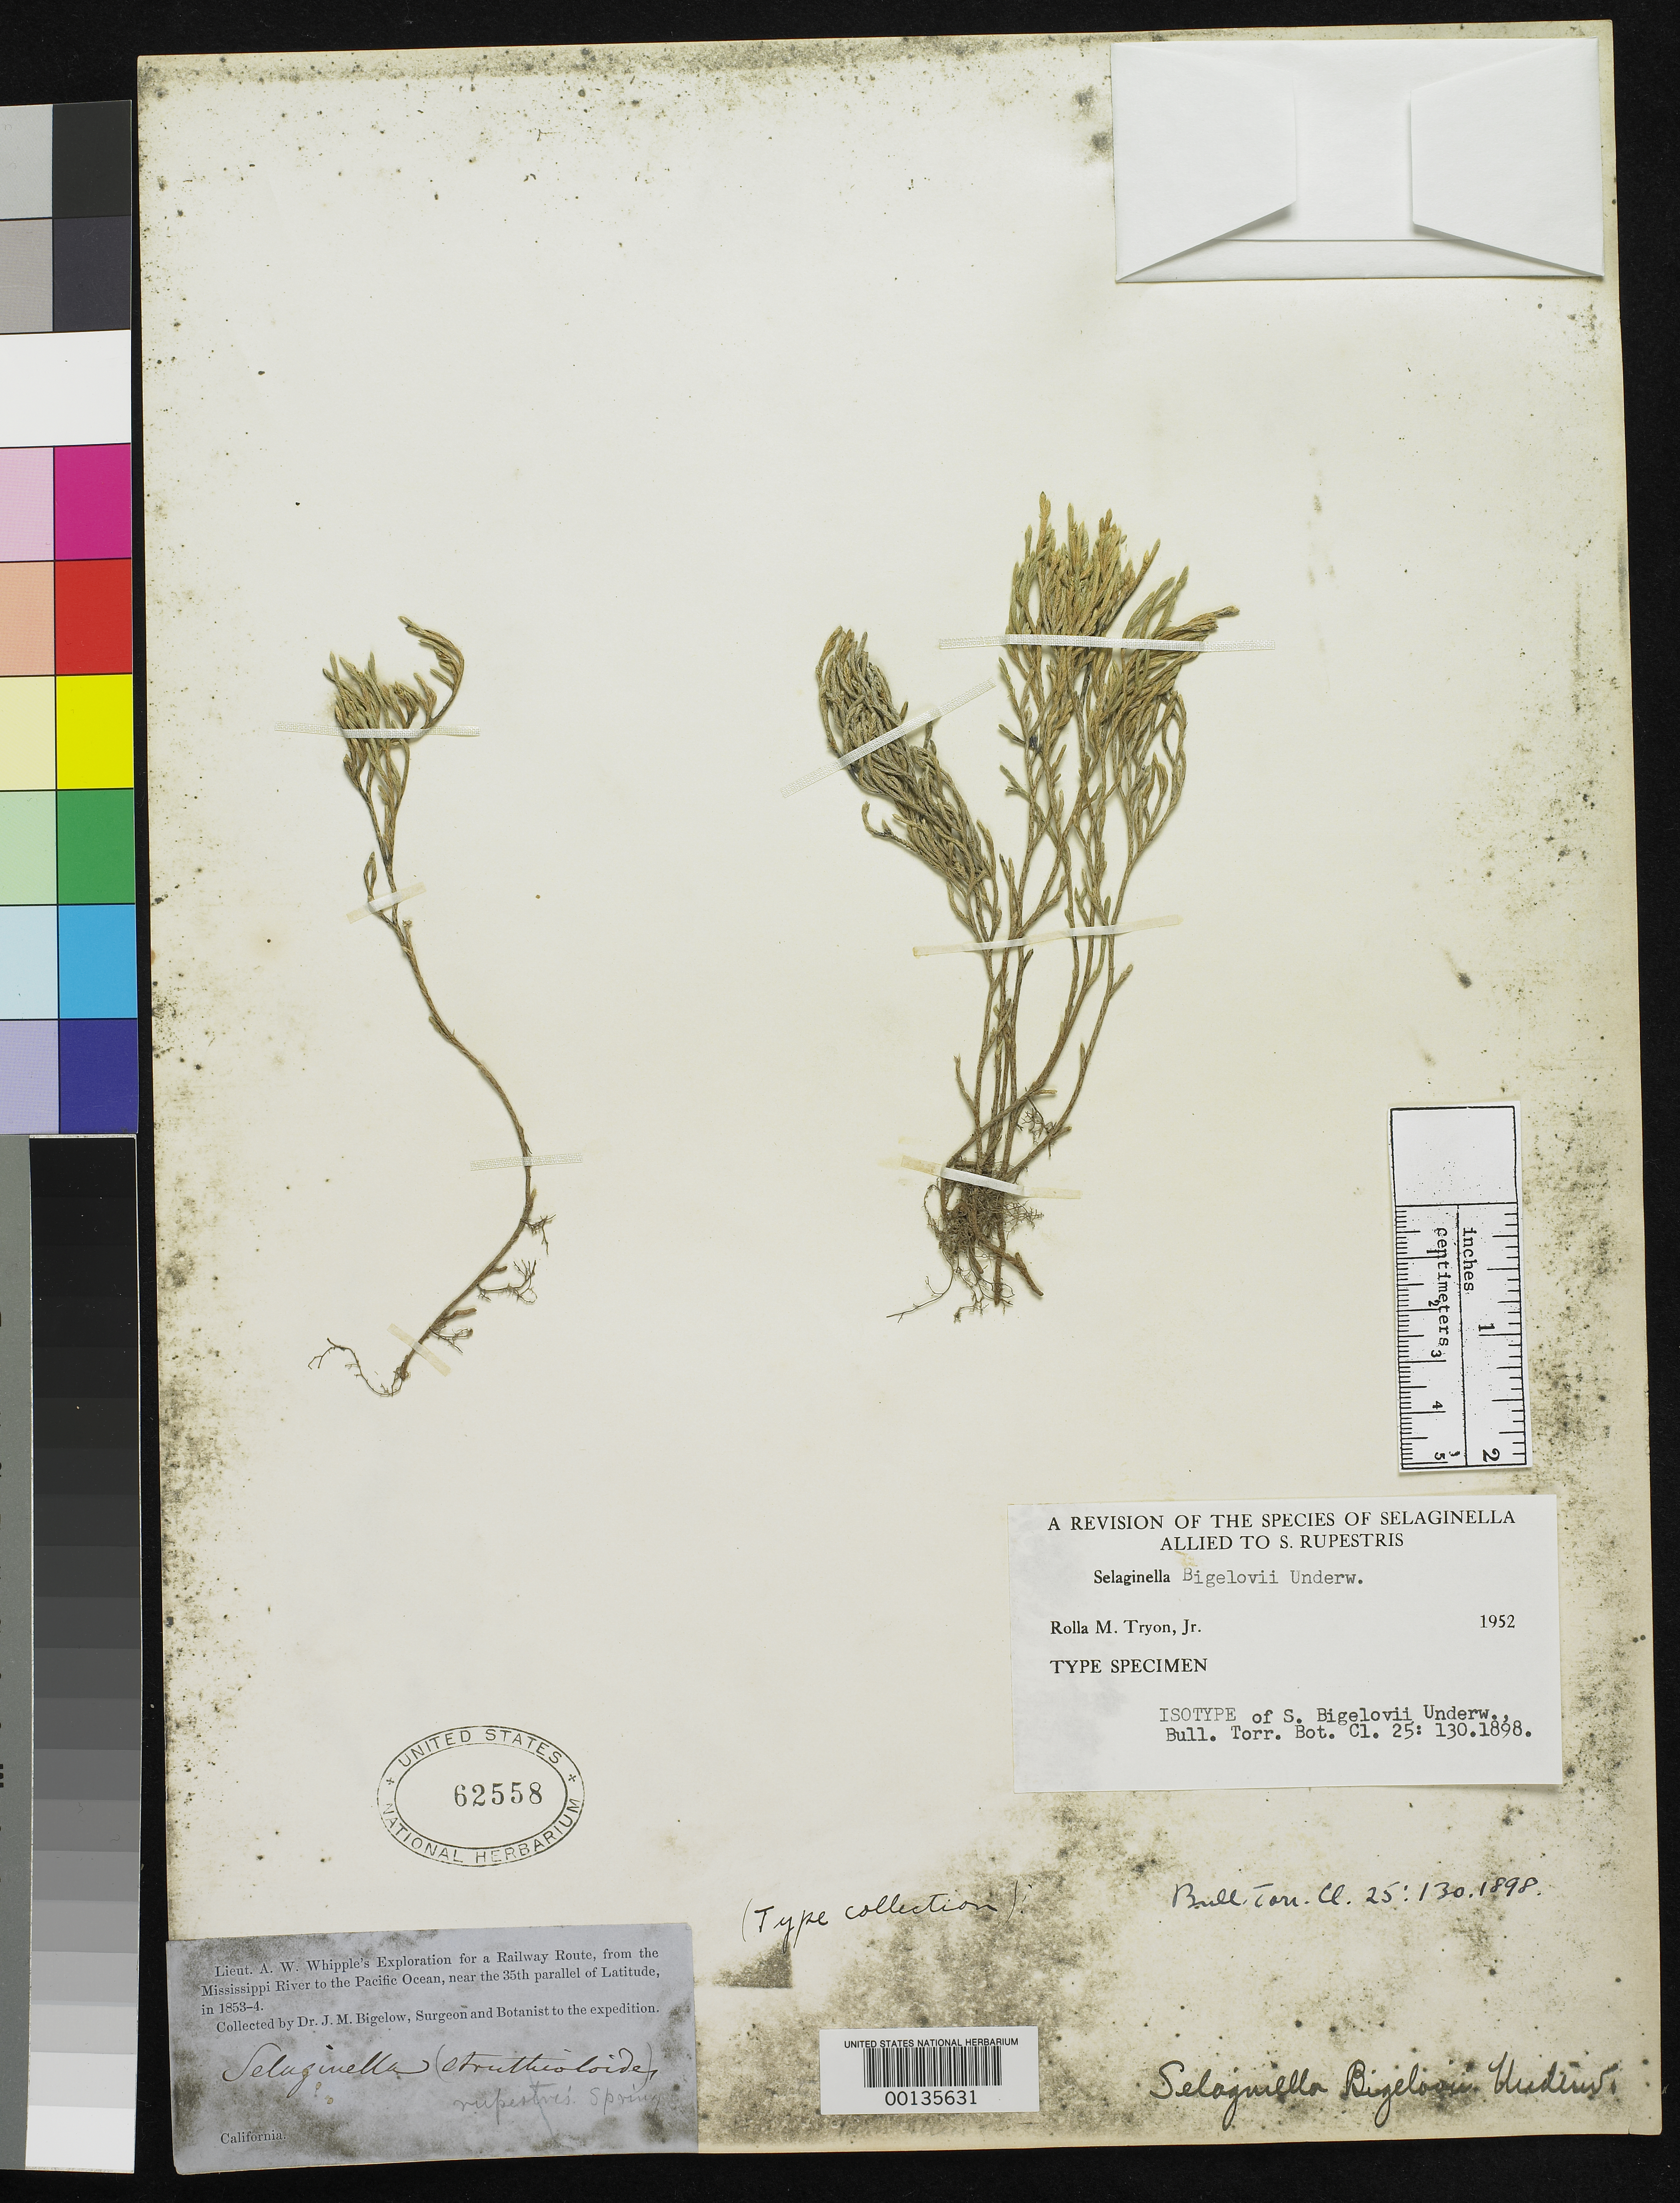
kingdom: Plantae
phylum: Tracheophyta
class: Lycopodiopsida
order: Selaginellales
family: Selaginellaceae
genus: Selaginella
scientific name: Selaginella bigelovii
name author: Underw.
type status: Isosyntype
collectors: J. M. Bigelow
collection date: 1853/1854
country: United States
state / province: California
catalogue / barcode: US 62558